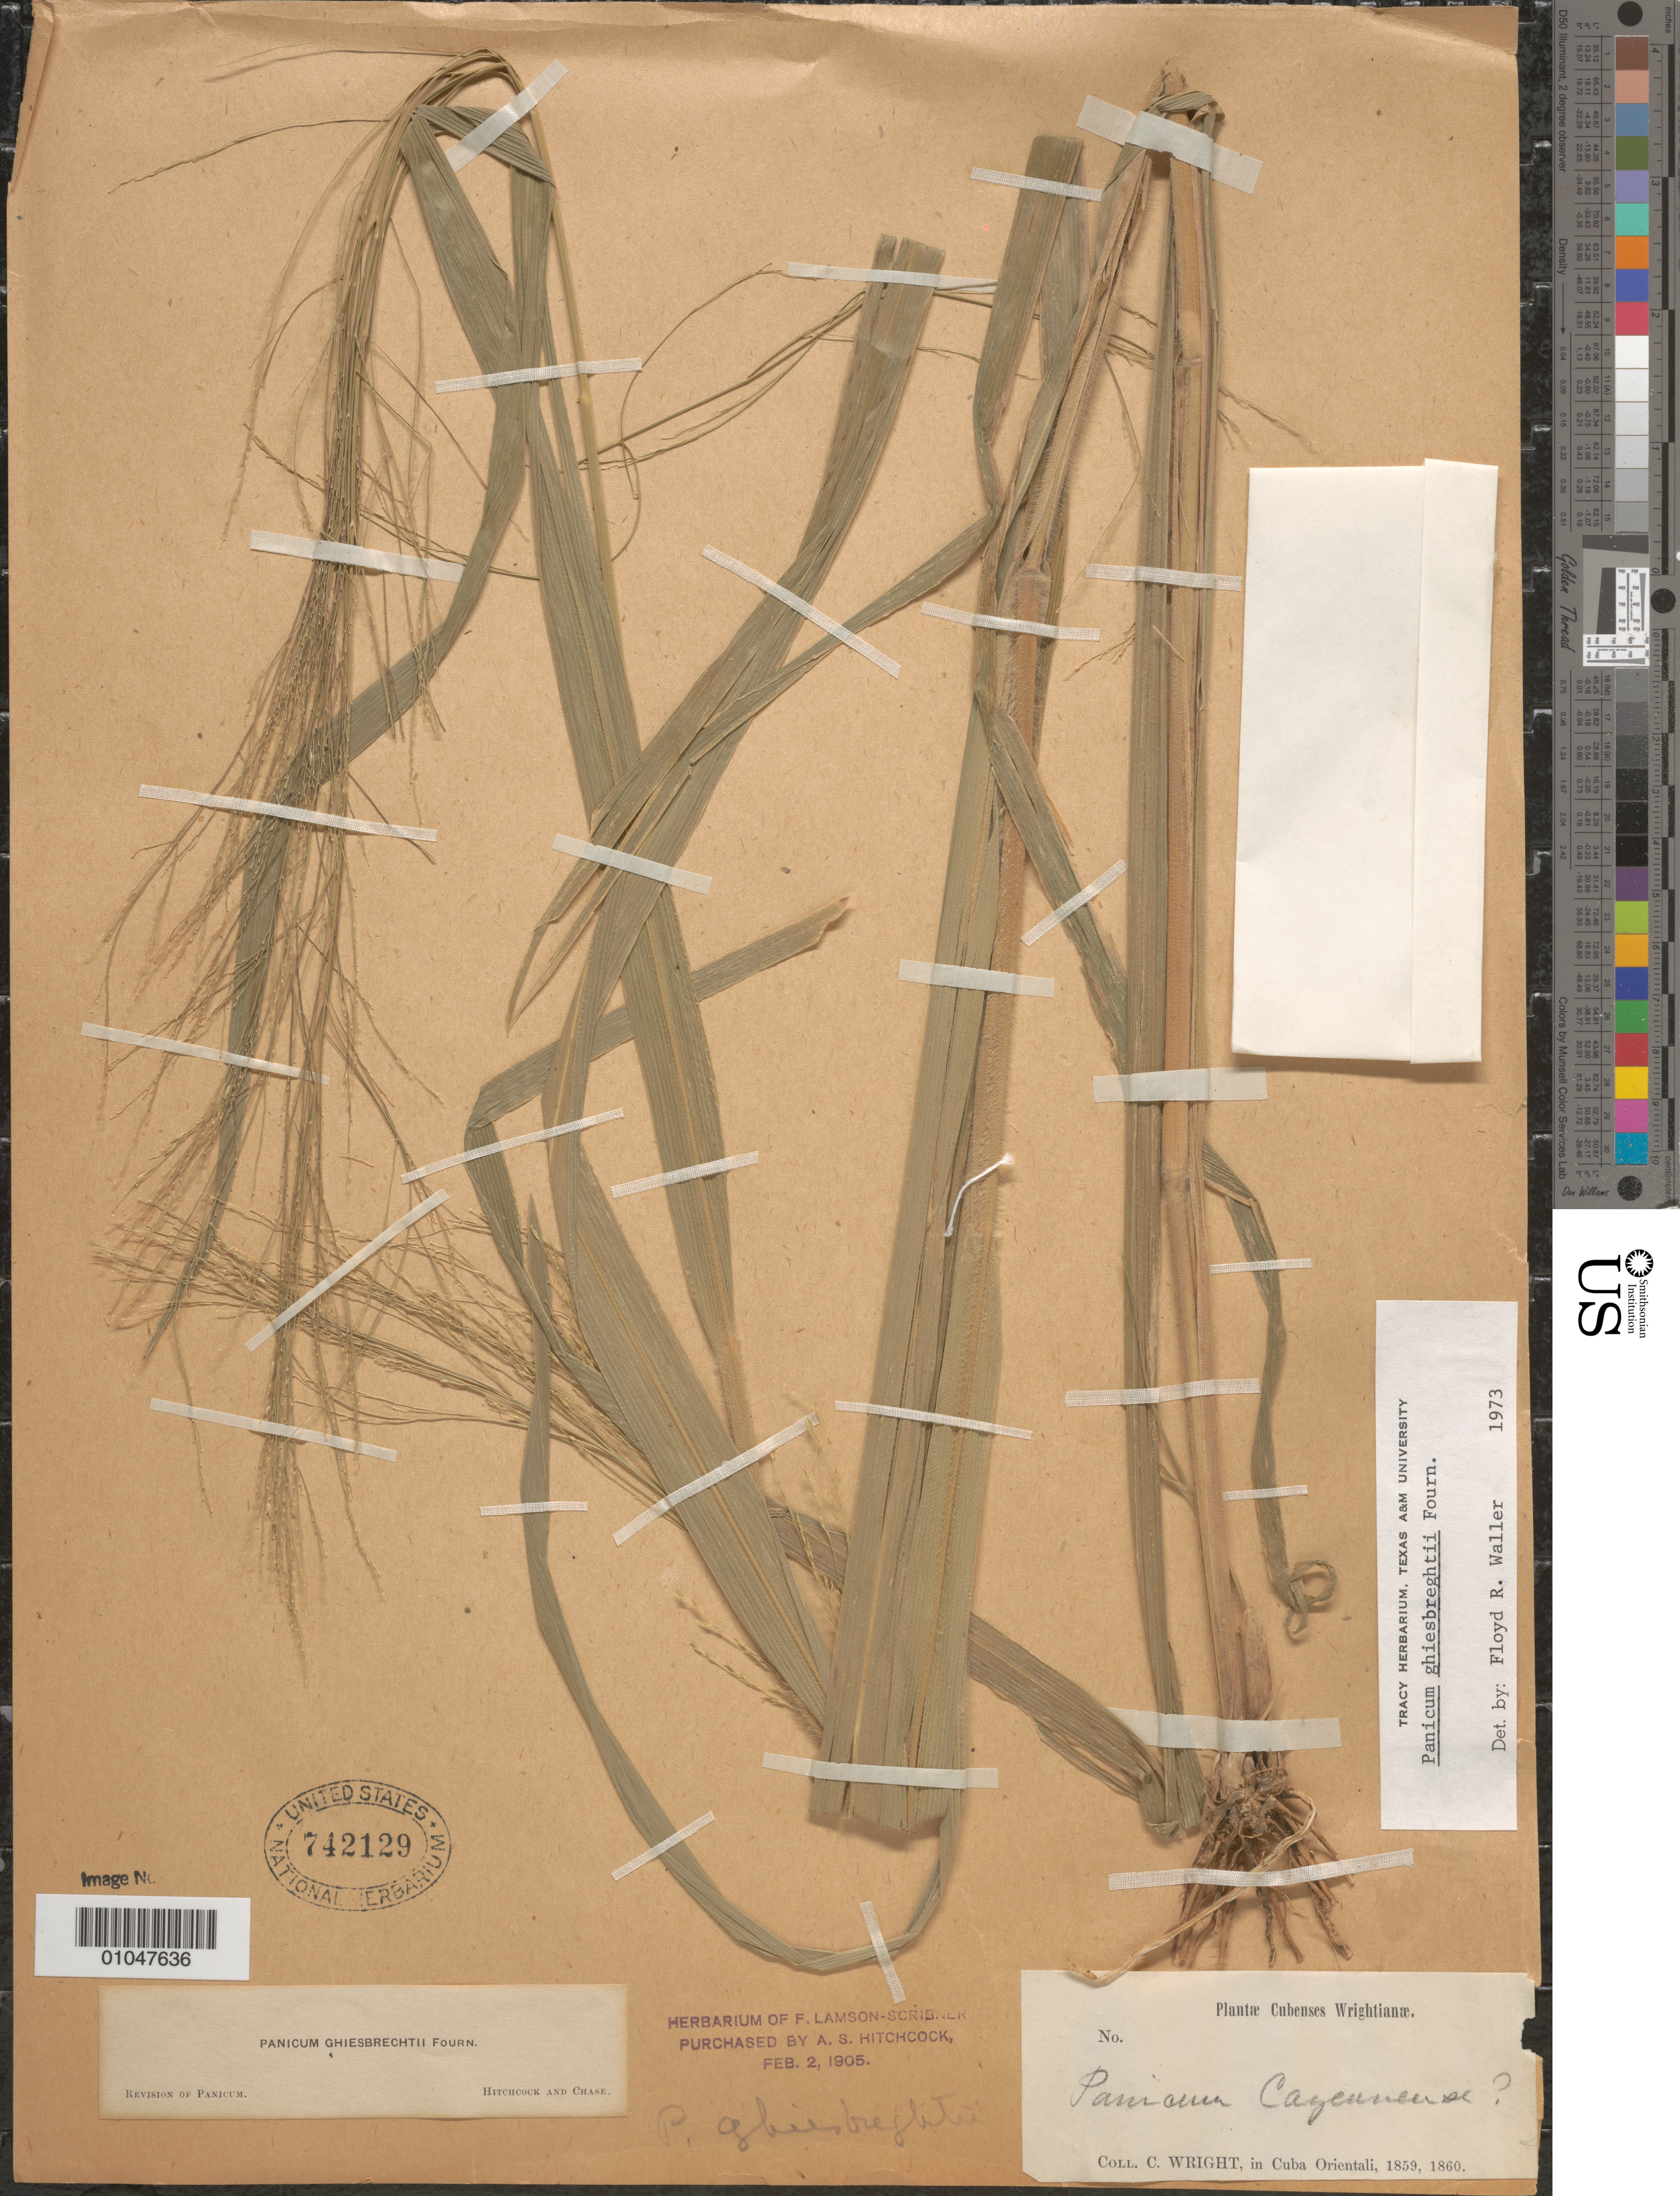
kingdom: Plantae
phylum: Tracheophyta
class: Liliopsida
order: Poales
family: Poaceae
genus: Panicum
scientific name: Panicum ghiesbreghtii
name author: E. Fourn.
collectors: C. Wright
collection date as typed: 1859 and -- --- 1860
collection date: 1859,1860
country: Cuba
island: Cuba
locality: Oriente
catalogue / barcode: US 742129